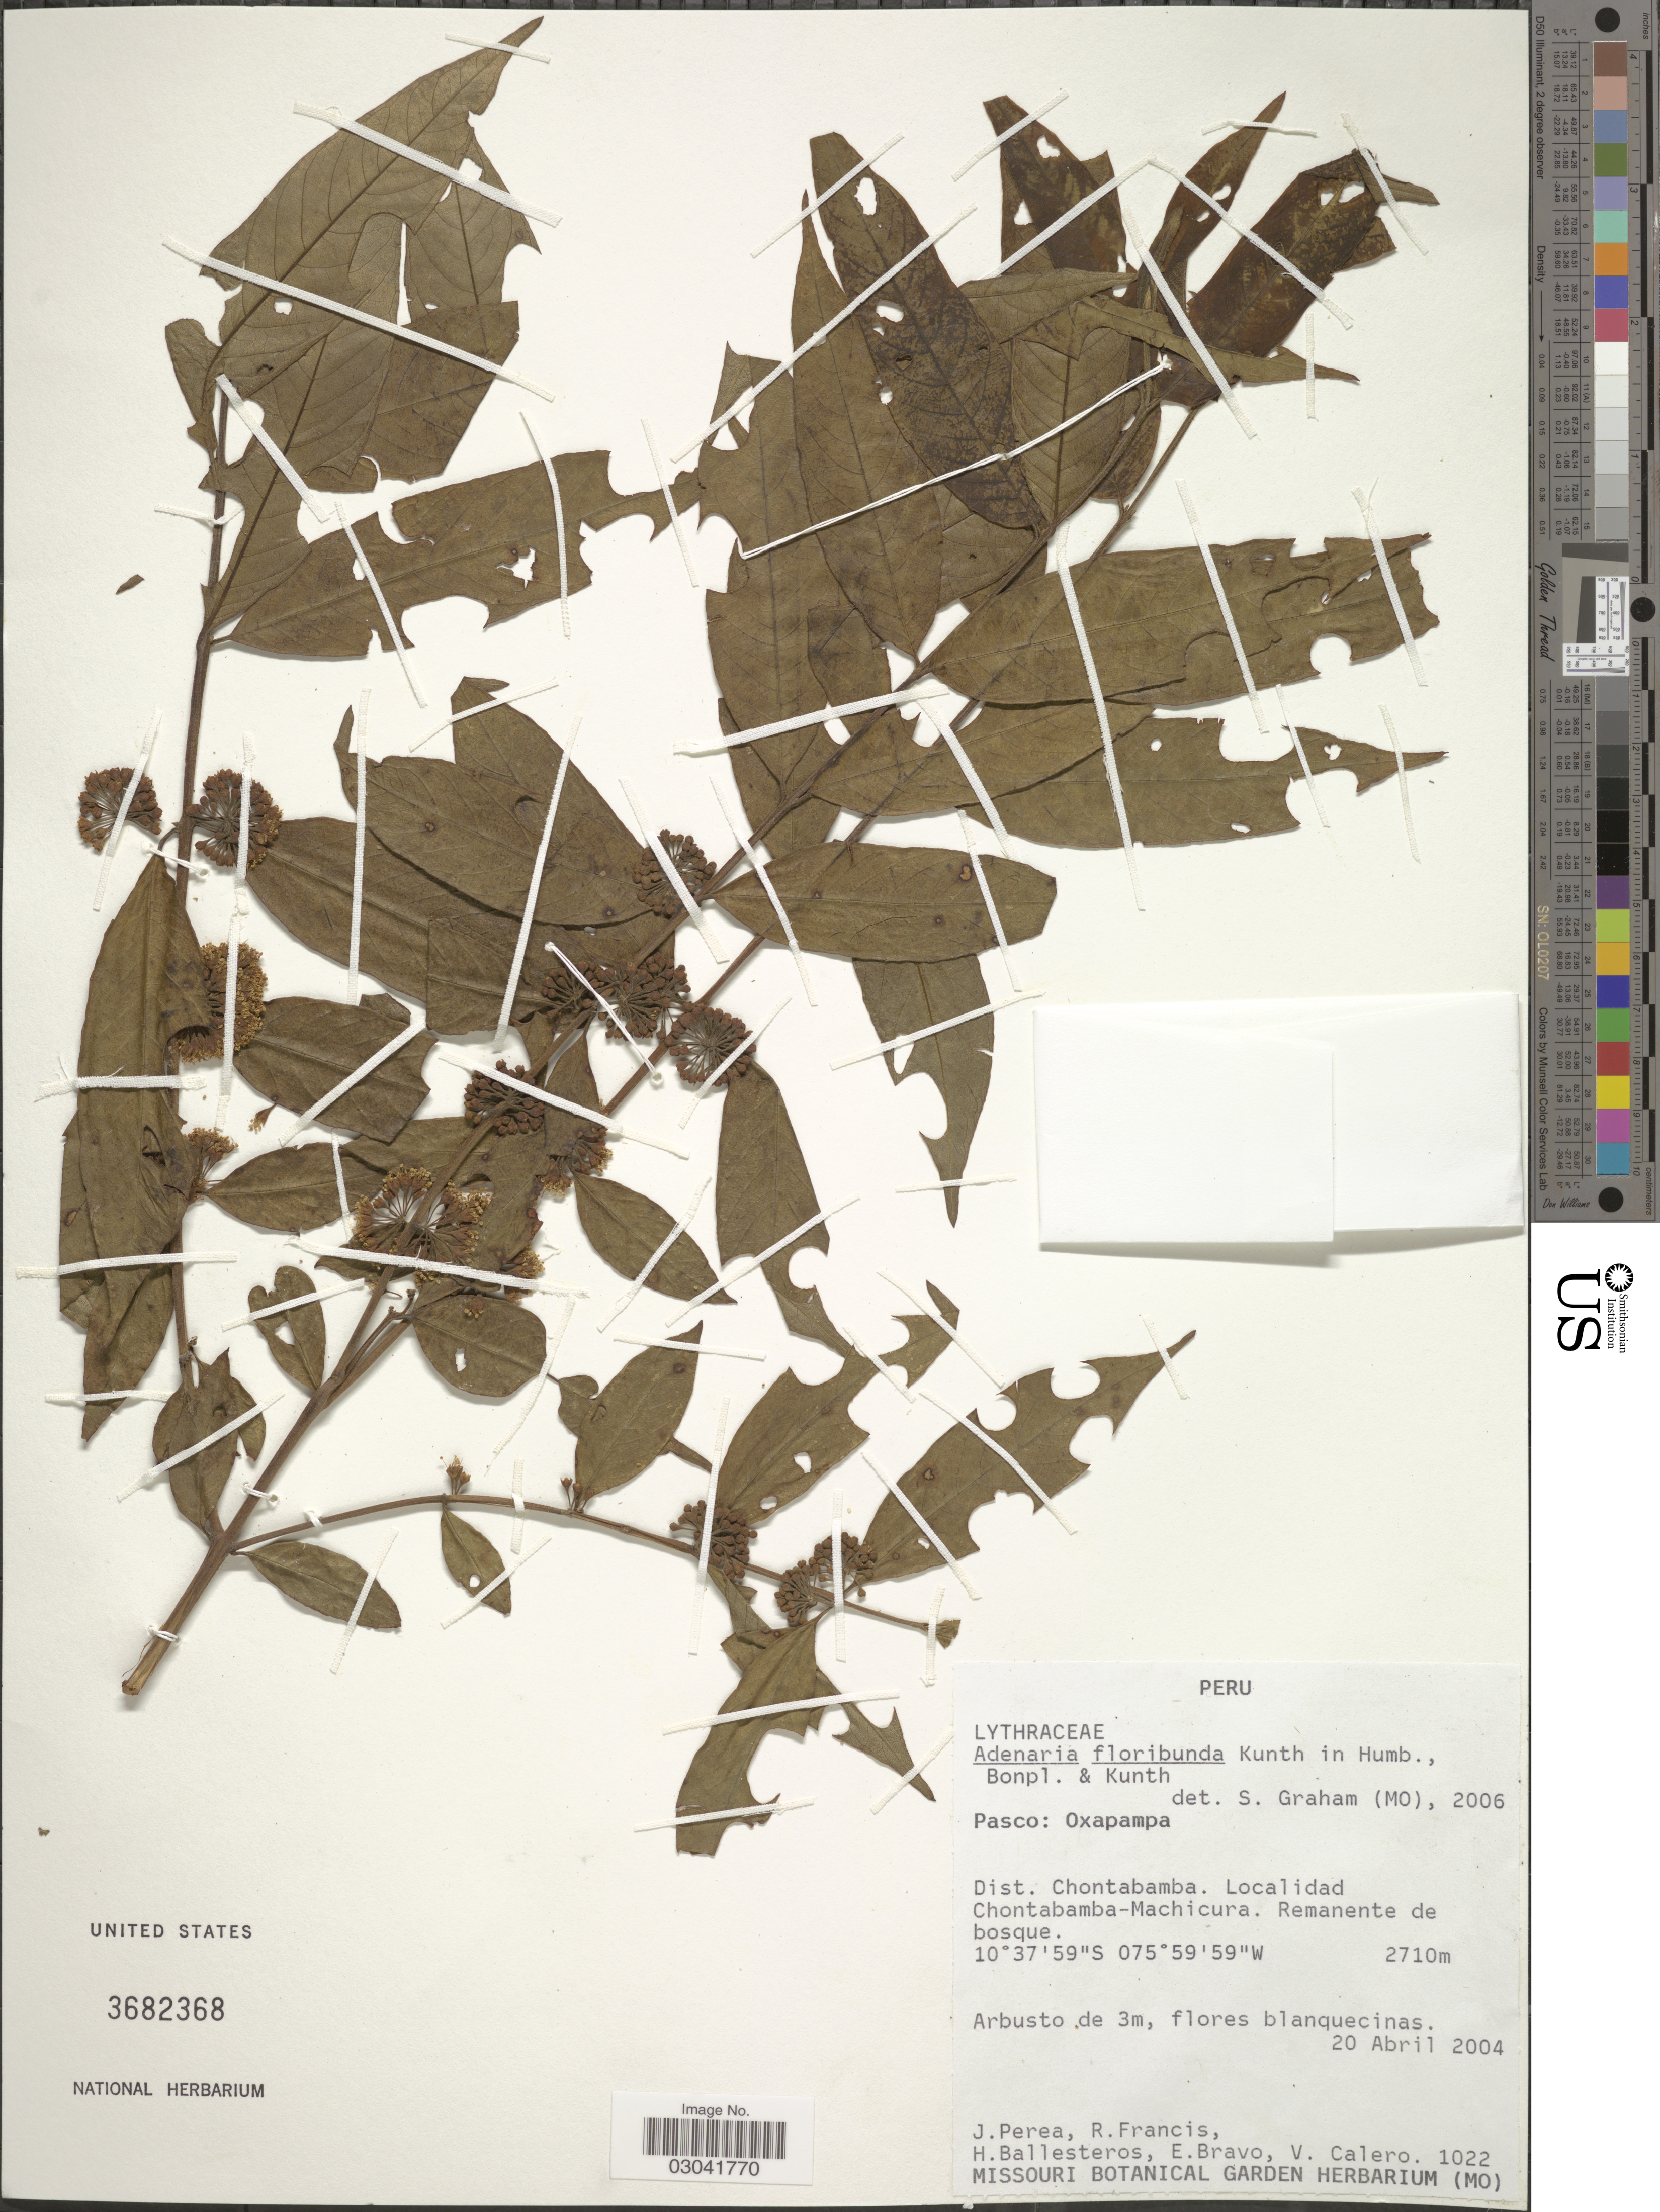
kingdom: Plantae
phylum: Tracheophyta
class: Magnoliopsida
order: Myrtales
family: Lythraceae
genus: Adenaria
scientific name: Adenaria floribunda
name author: Kunth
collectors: J. Perea, R. Francis, H. Ballesteros, E. Bravo & V. Calero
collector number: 1022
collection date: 2004-04-20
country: Peru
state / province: Pasco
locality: Oxapampa. Dist. Chontabamba. Chontabamba-Machicura.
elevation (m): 2710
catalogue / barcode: US 3682368